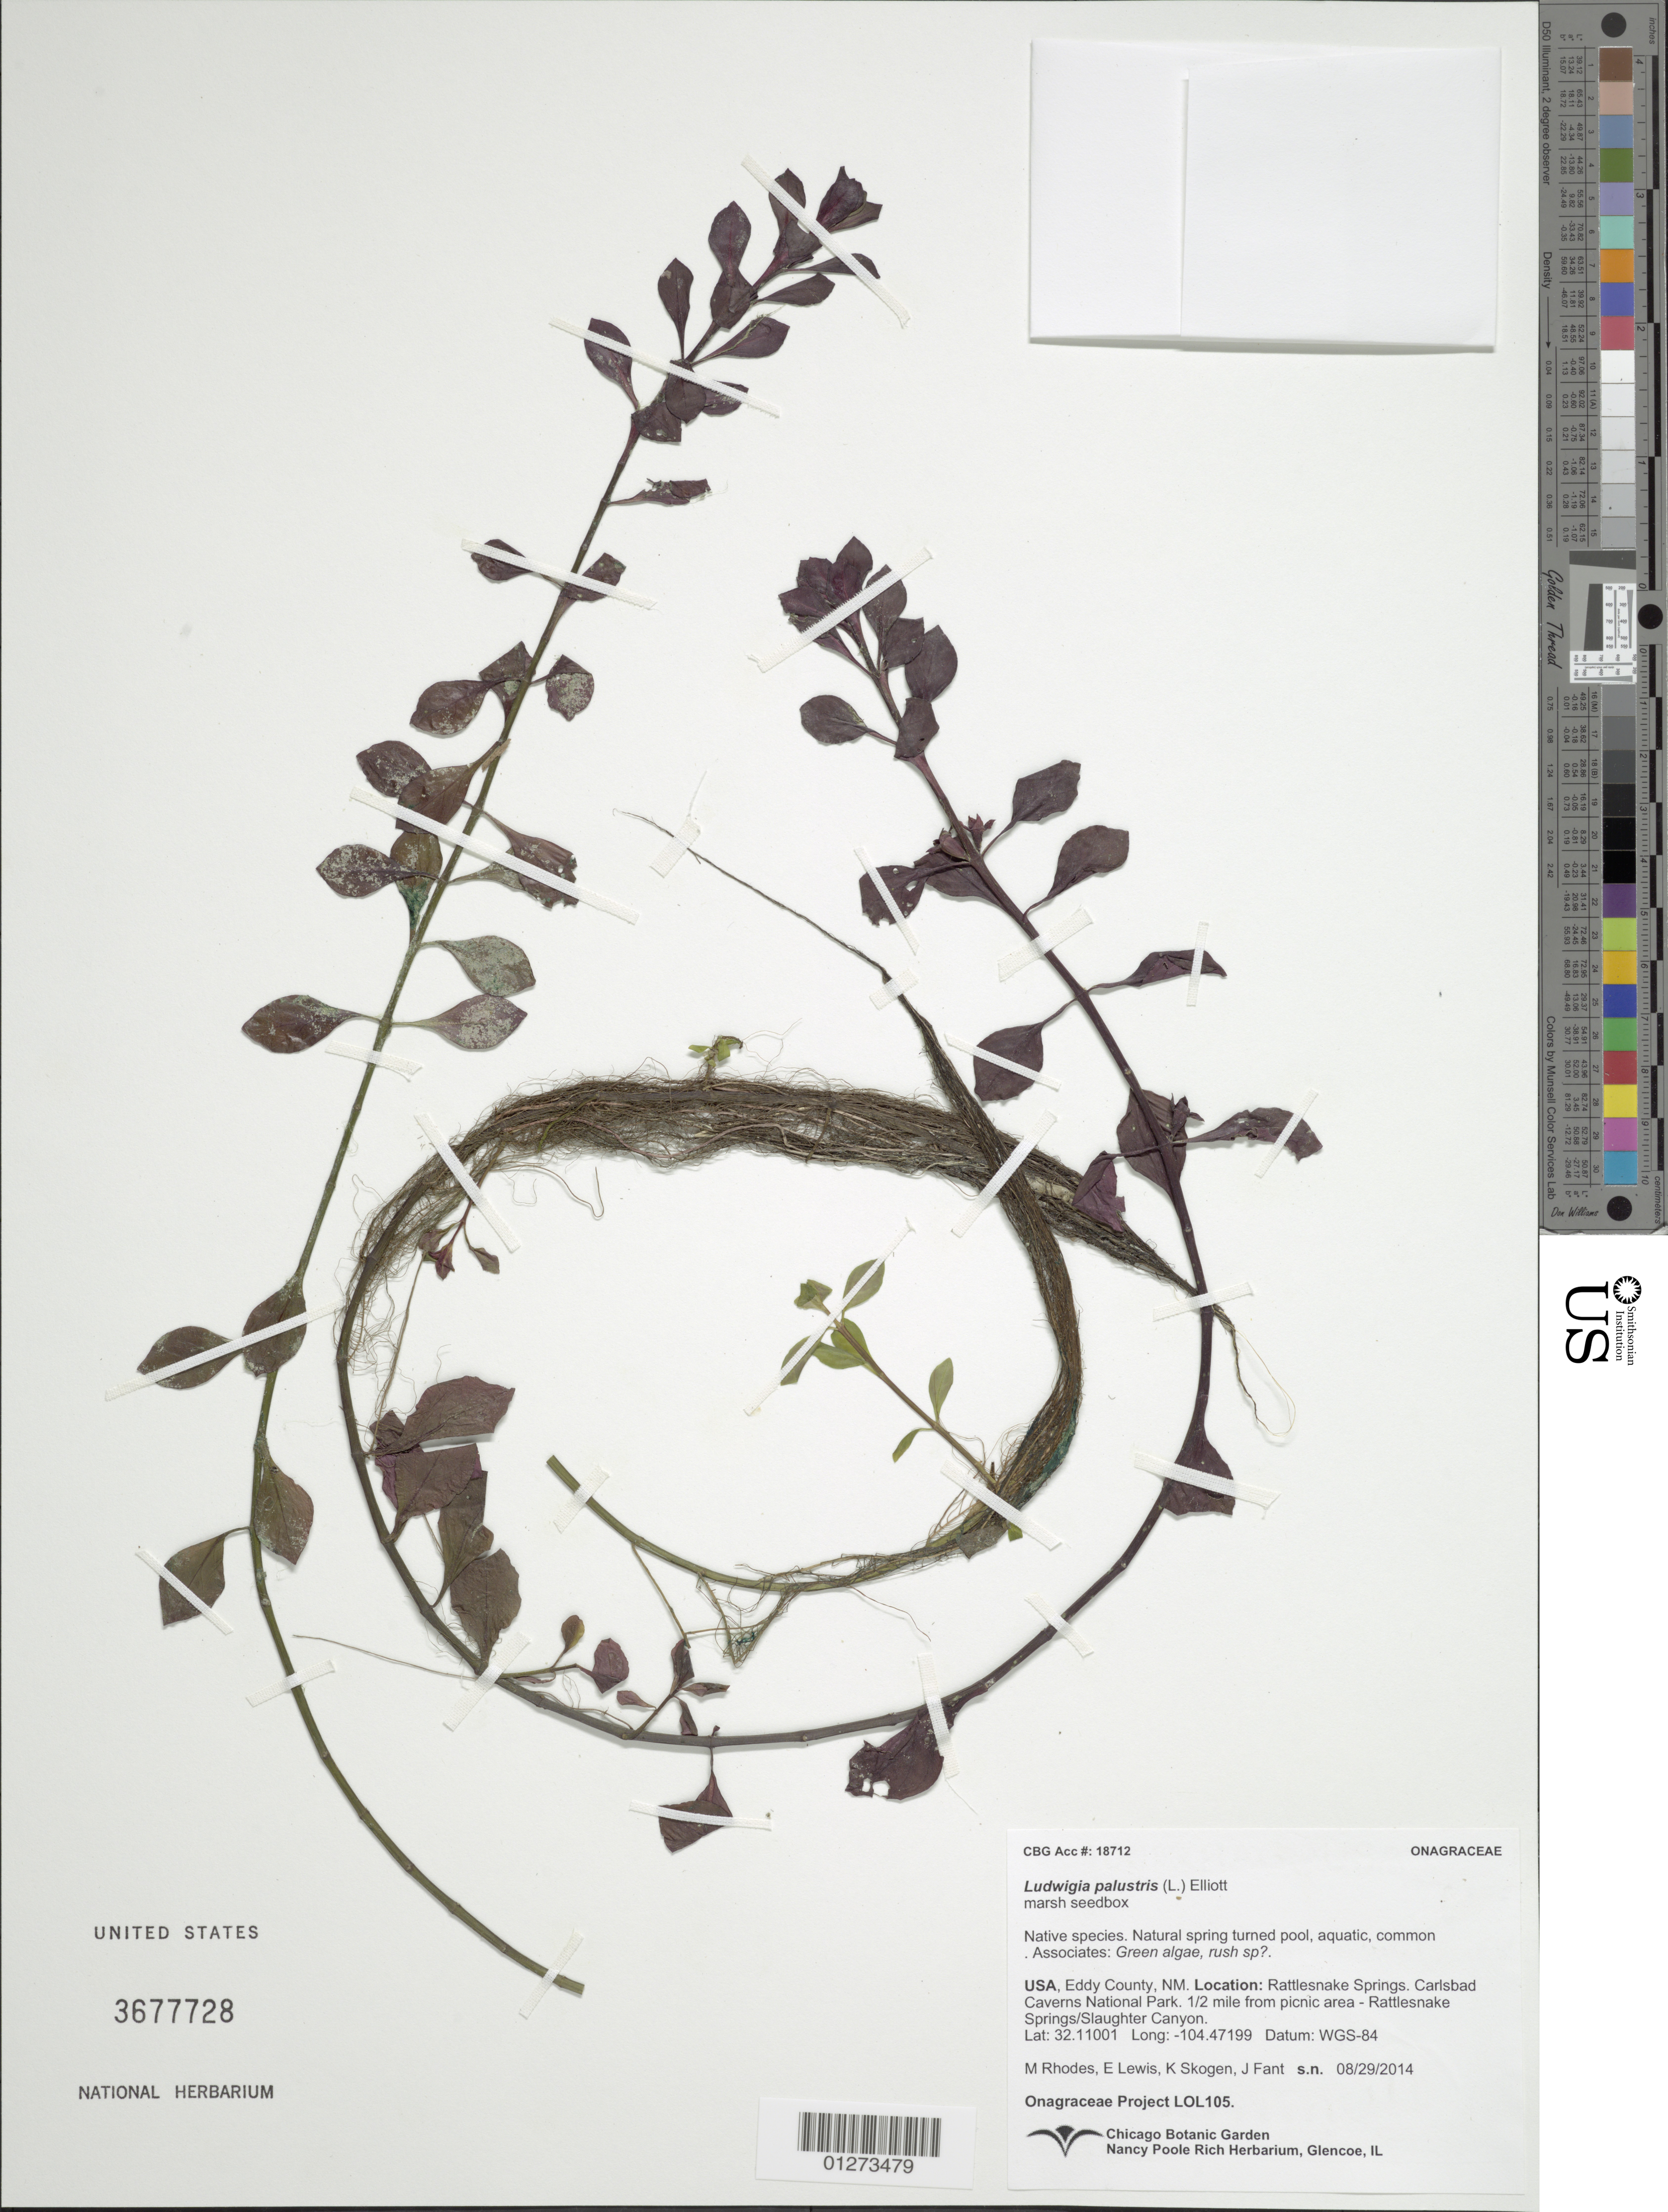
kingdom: Plantae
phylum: Tracheophyta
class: Magnoliopsida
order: Myrtales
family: Onagraceae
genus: Ludwigia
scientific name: Ludwigia palustris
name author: (L.) Elliott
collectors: Onagraceae Project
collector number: LOL 105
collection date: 2014-08-29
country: United States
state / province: New Mexico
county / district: Eddy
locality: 1/2 mile from picnic area - Carlsbad Caverns NP Rattlesnake Springs/Slaughter Canyon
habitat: natural spring turned pool, aquatic, common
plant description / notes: CHIC, US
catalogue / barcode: US 3677728